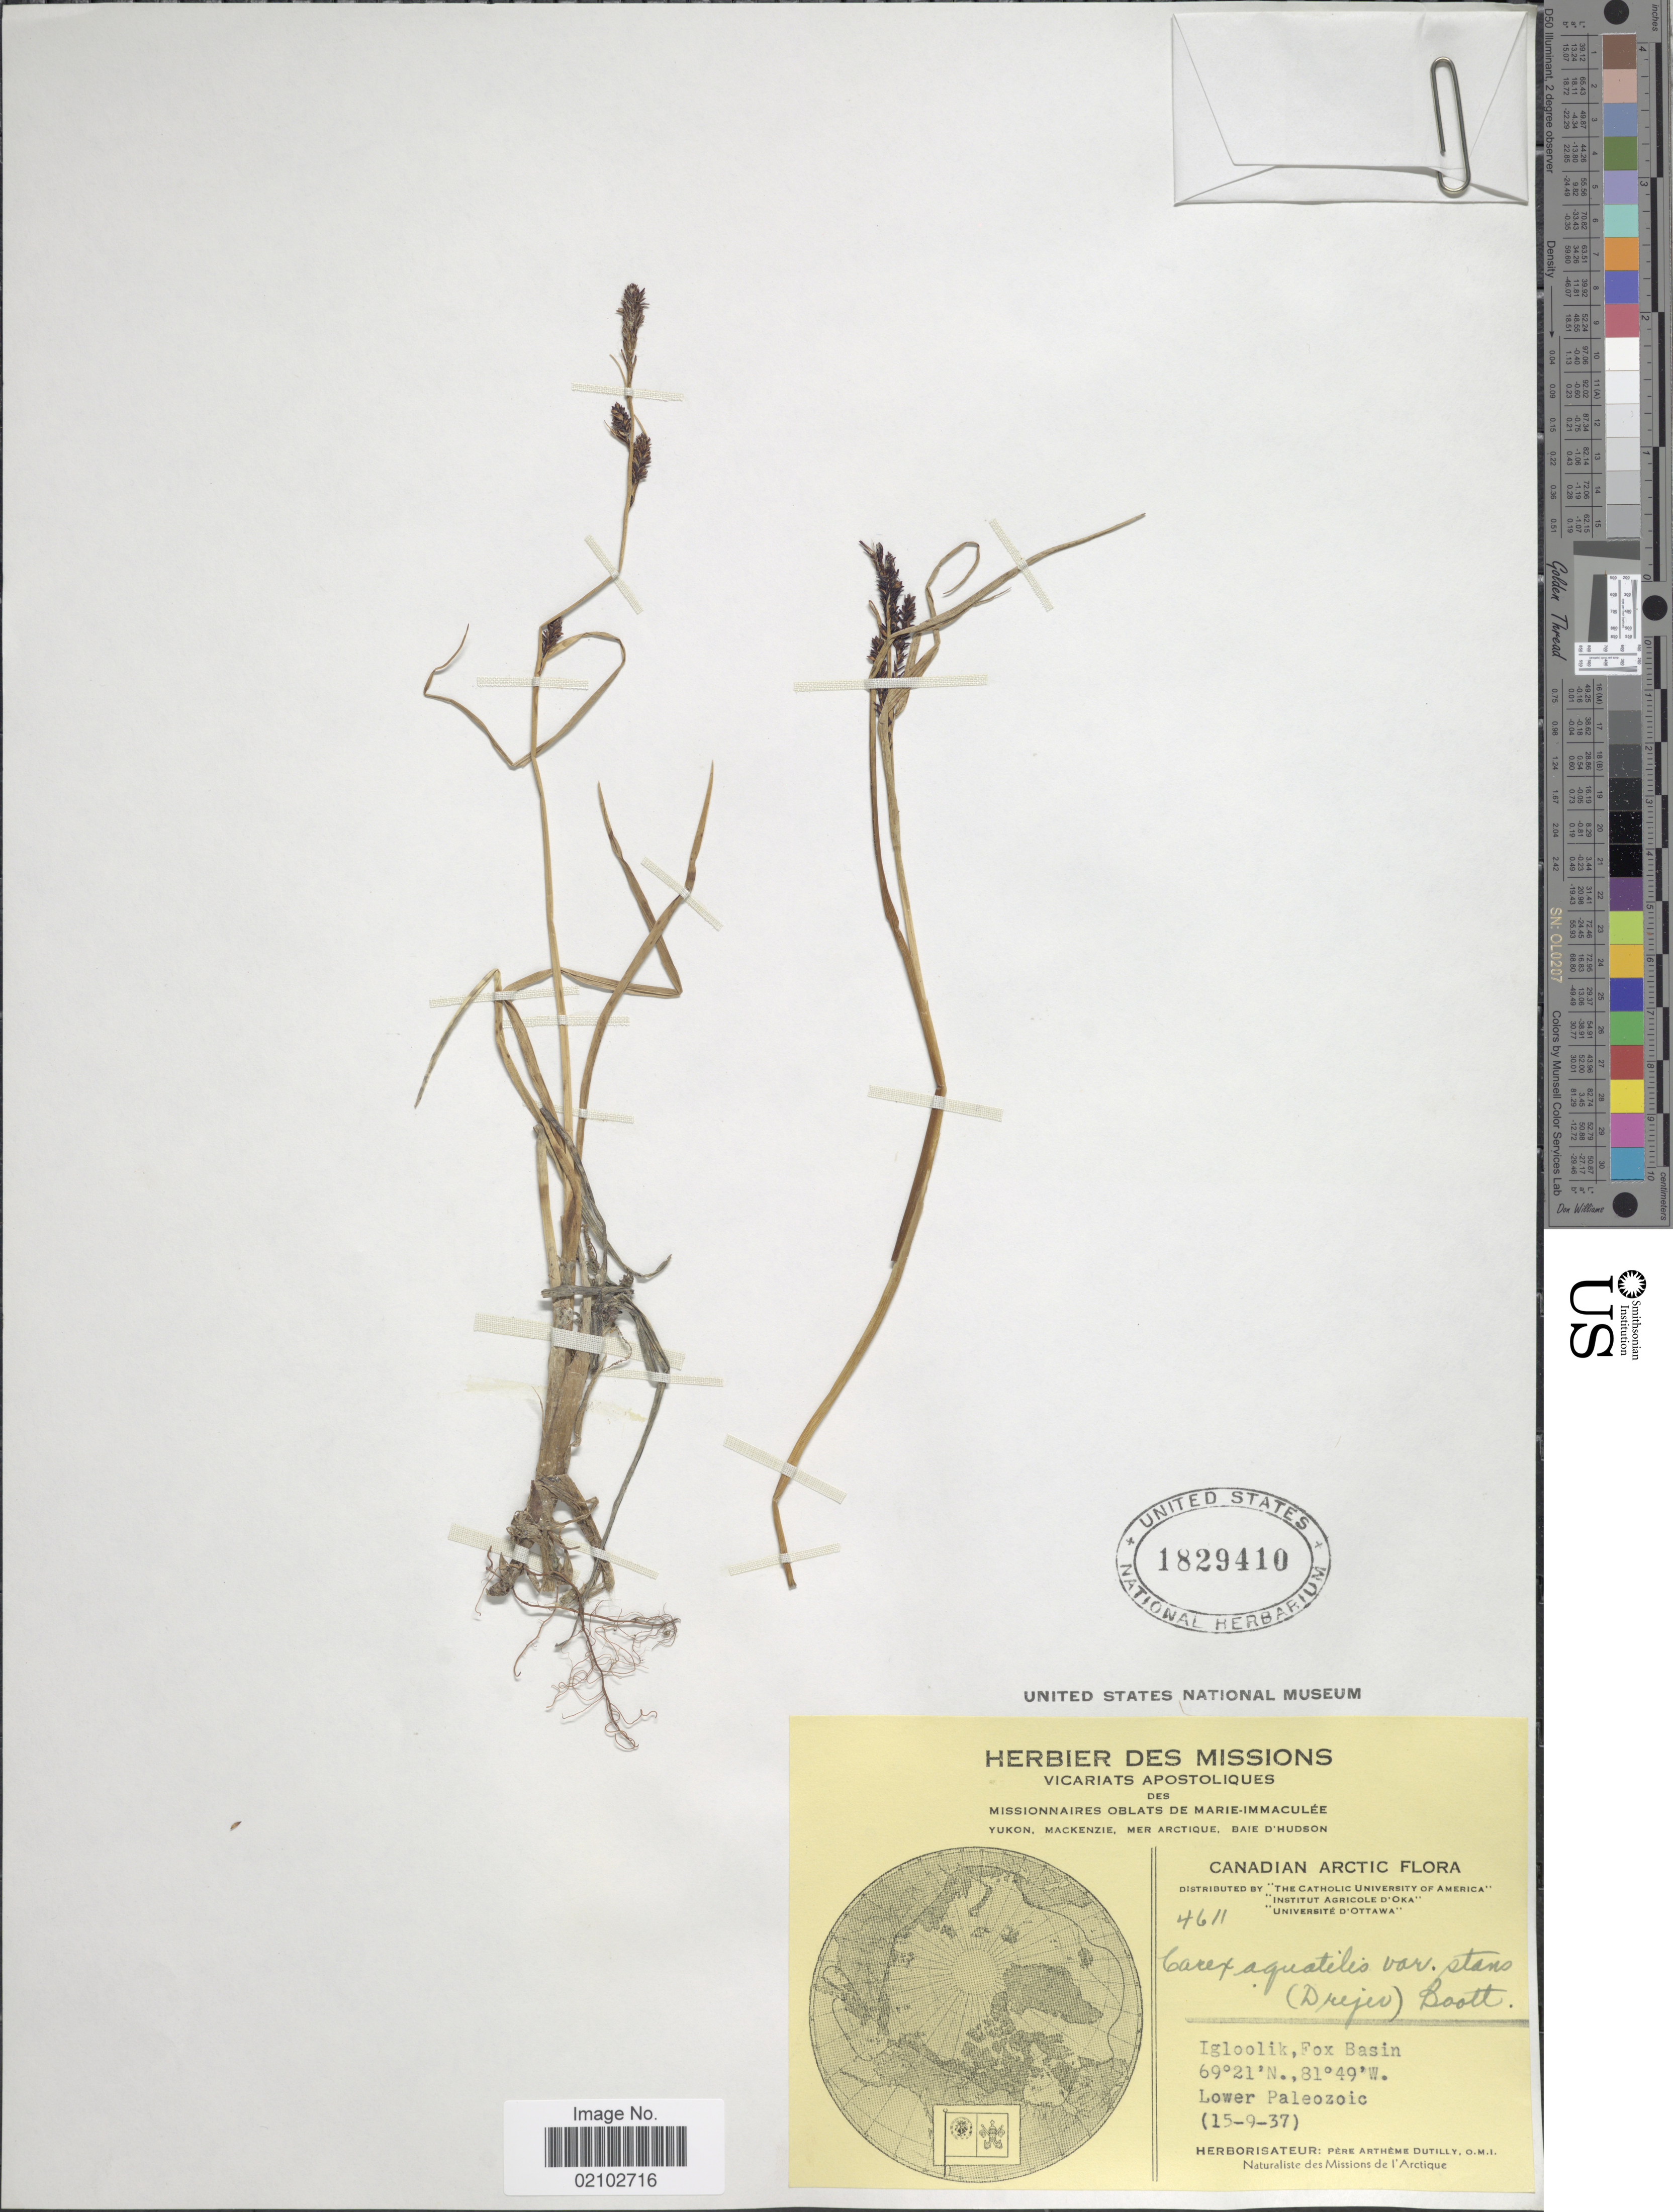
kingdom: Plantae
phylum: Tracheophyta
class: Liliopsida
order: Poales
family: Cyperaceae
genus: Carex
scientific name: Carex aquatilis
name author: Wahlenb.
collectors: A. Dutilly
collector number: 4611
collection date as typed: Transcribed d/m/y: 15/9/37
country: Canada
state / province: Nunavut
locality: Canadian Arctic, Igloolik, Fox Basin, Lower Paleozoic.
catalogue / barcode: US 1829410